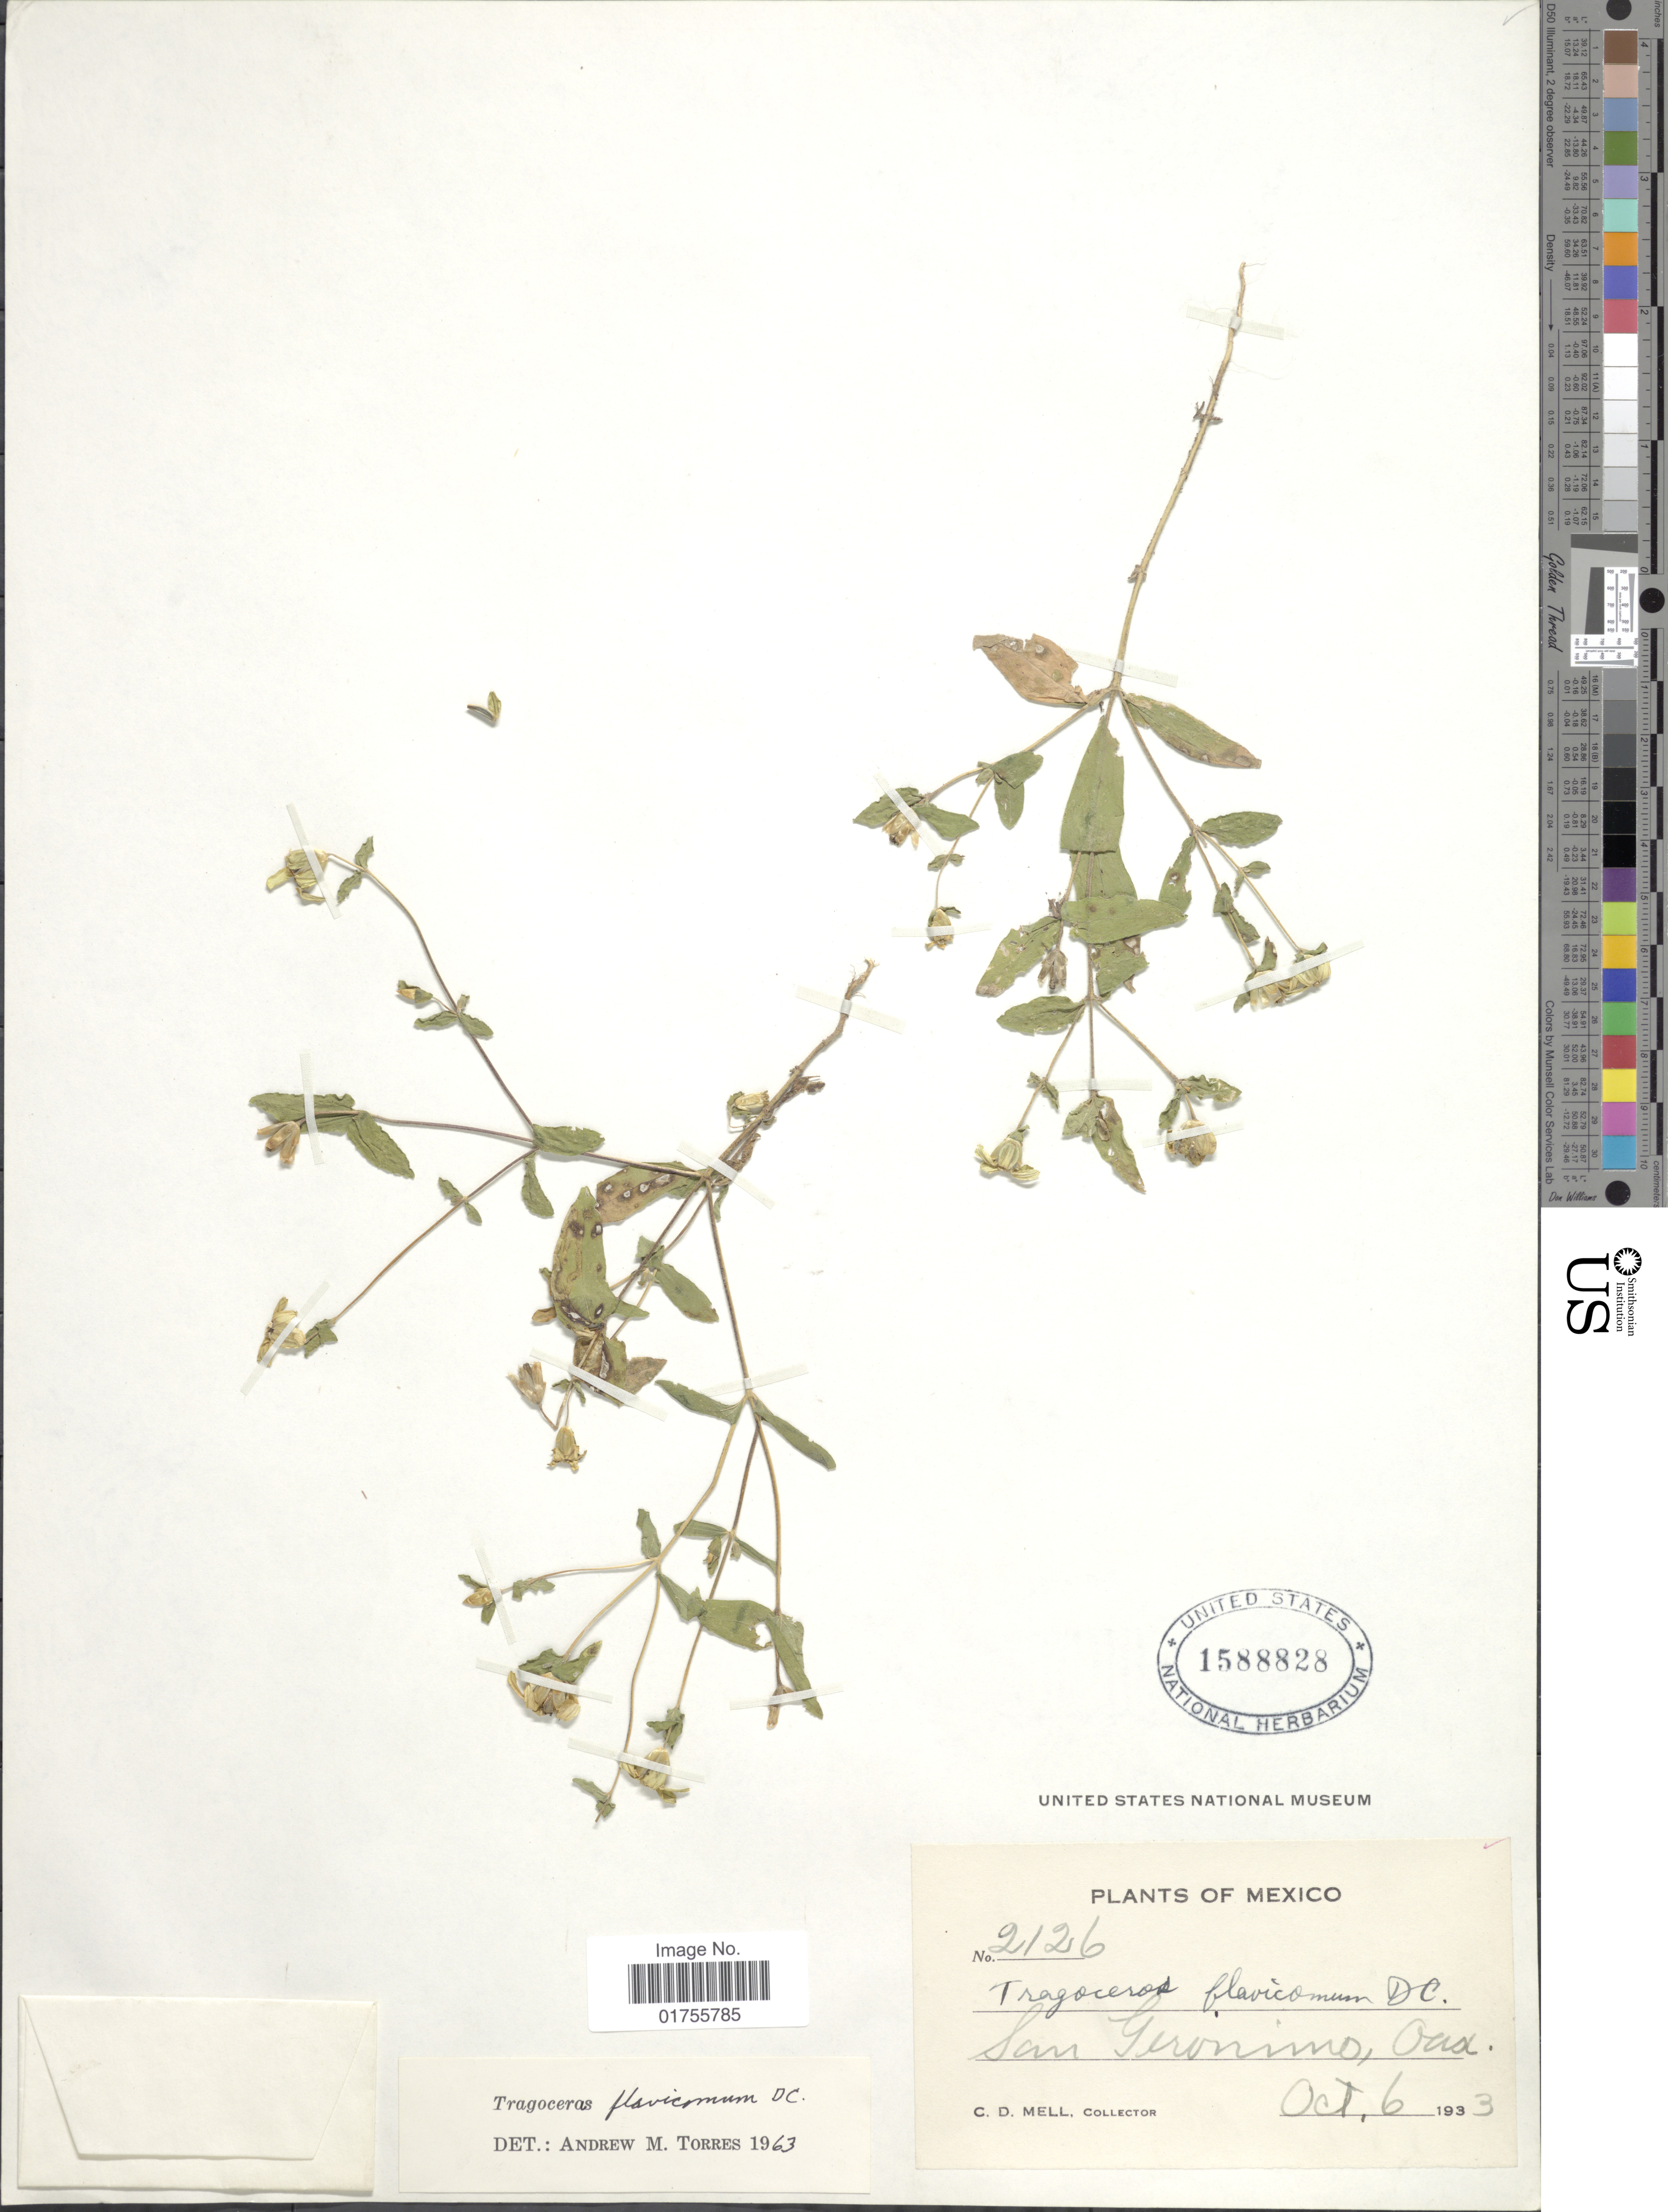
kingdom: Plantae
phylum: Tracheophyta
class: Magnoliopsida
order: Asterales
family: Asteraceae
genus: Tragoceros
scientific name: Tragoceros flavicomum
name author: DC.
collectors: C. D. Mell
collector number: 2126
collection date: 1933-10-06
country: Mexico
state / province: Oaxaca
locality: San Geronimo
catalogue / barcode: US 1588828